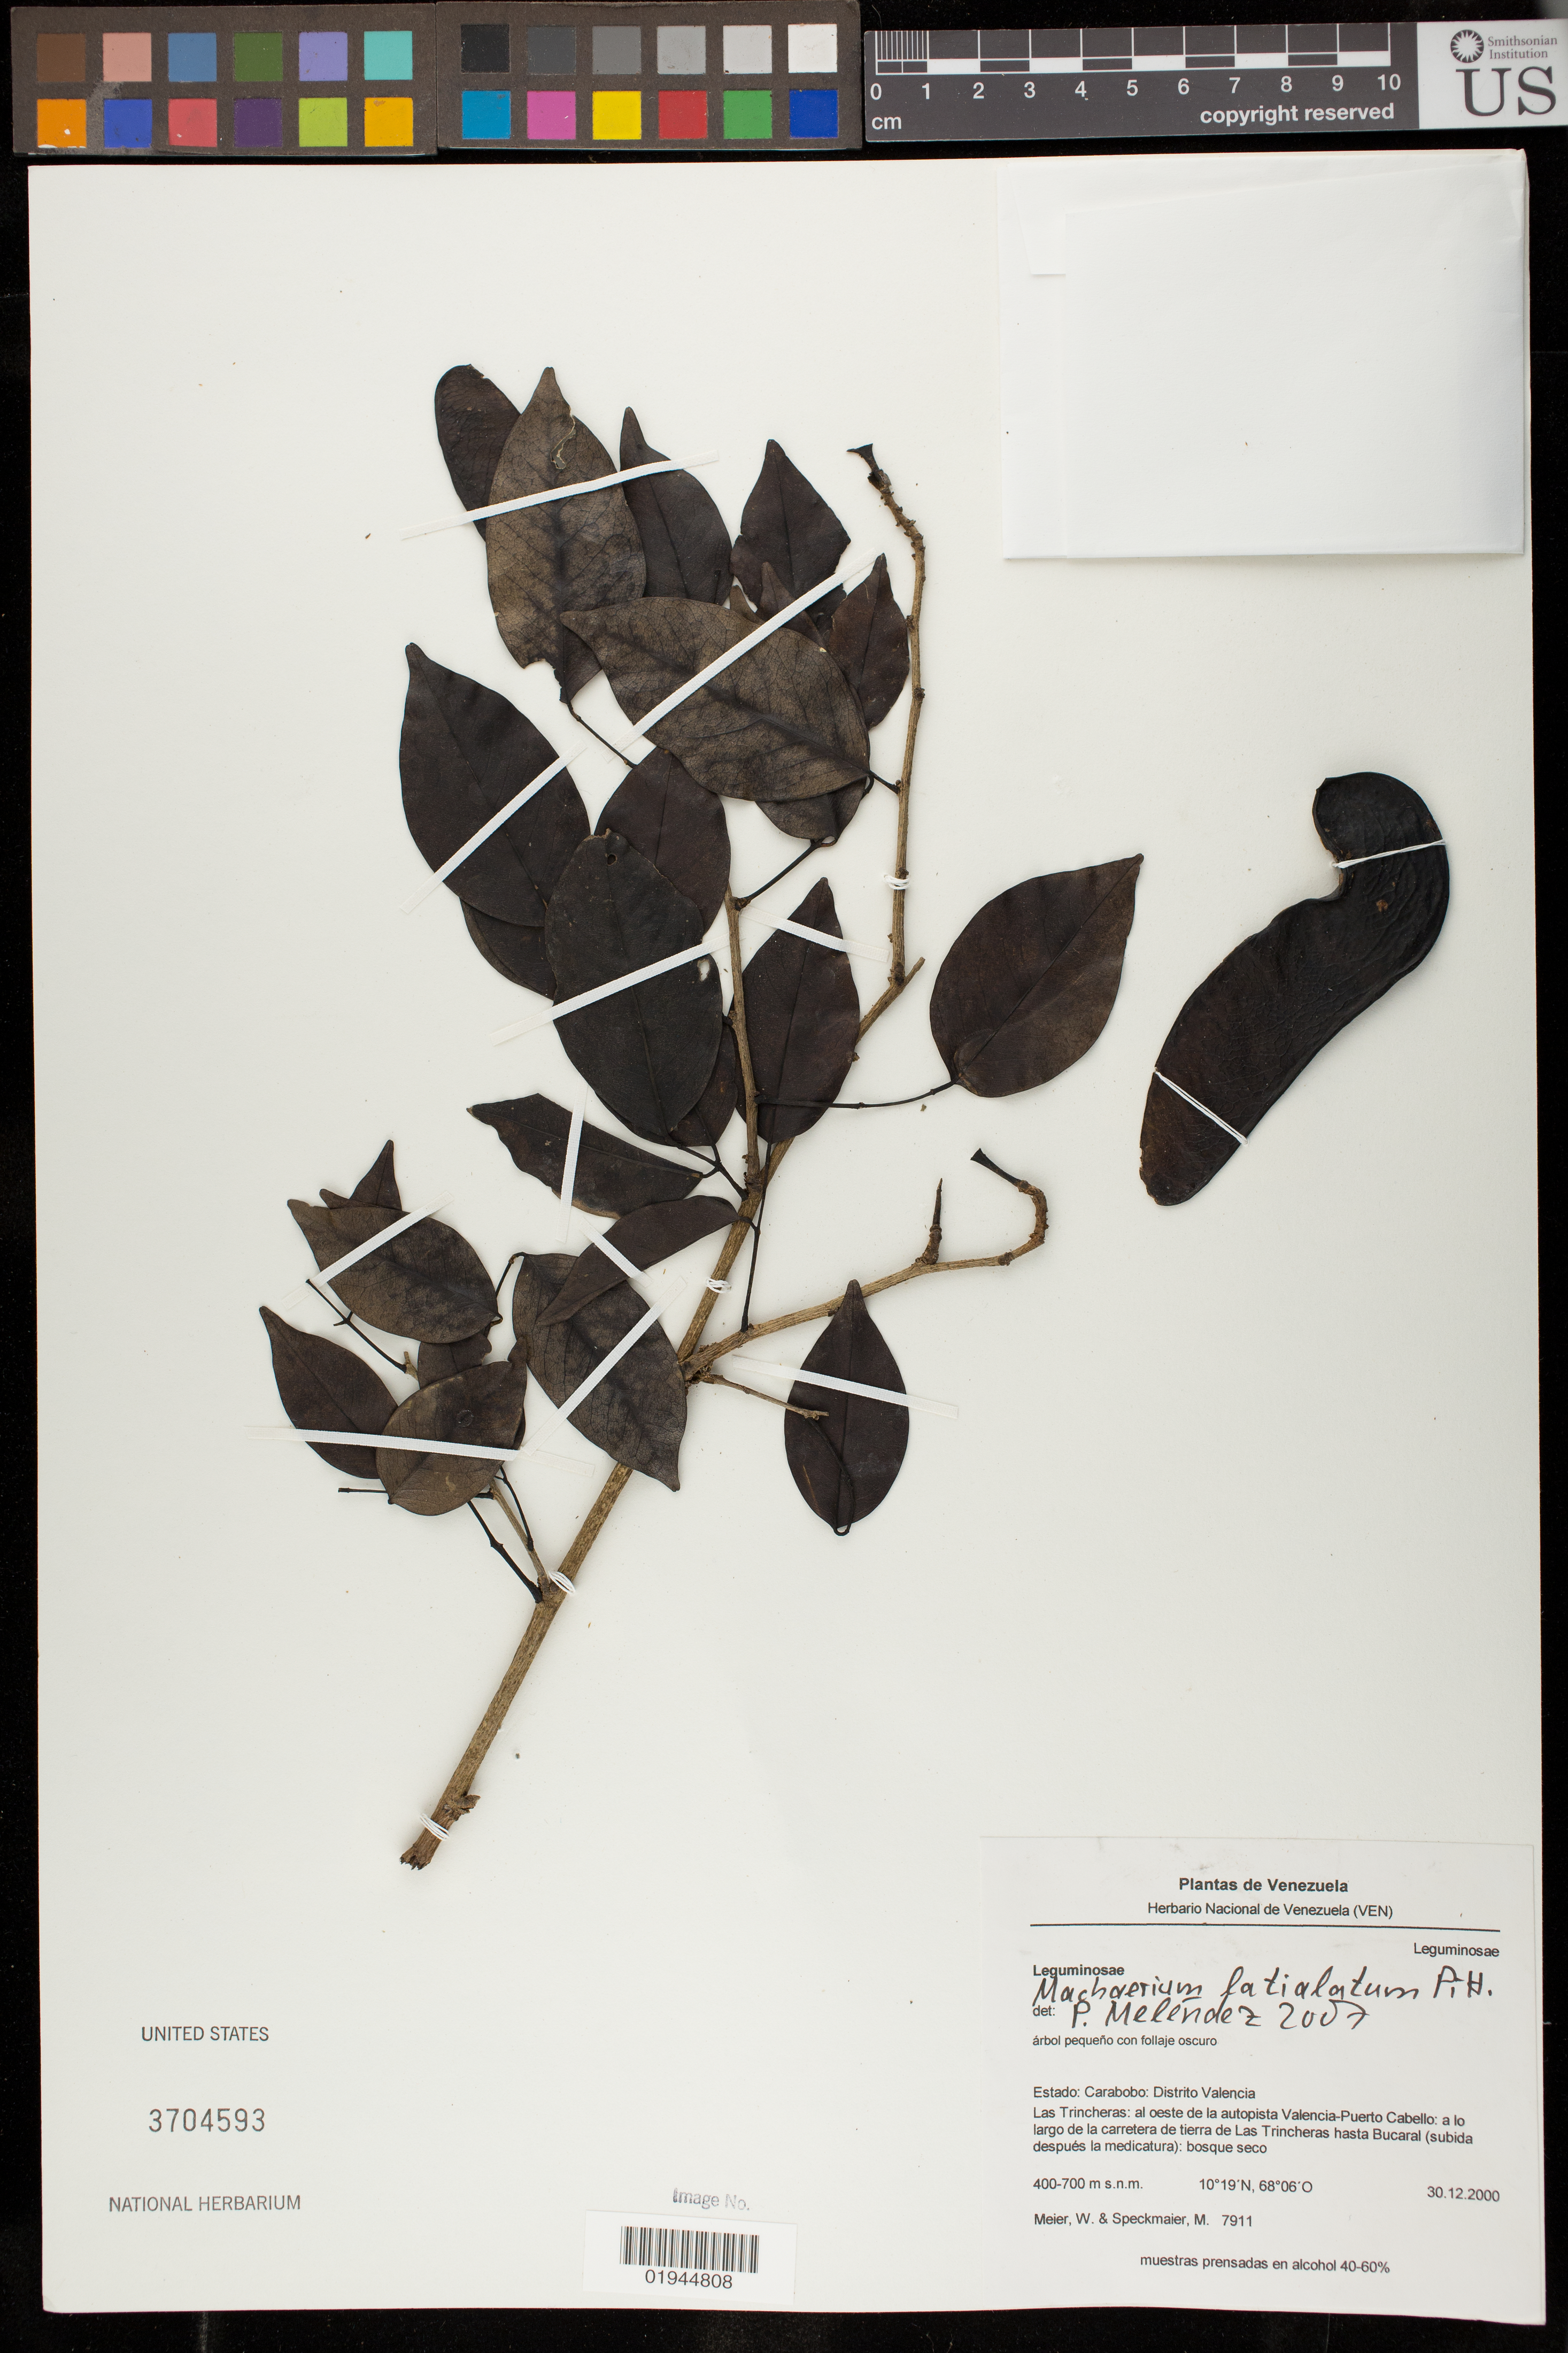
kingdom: Plantae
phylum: Tracheophyta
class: Magnoliopsida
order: Fabales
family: Fabaceae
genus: Machaerium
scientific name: Machaerium latialatum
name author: Pittier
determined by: Meléndez, P.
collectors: W. Meier & M. Speckmaier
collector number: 7911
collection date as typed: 30 Dec 2000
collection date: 2000-12-30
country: Venezuela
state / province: Carabobo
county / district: Valencia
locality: Las Trincheras; al oeste de la autopista Valencia-Puerto Cabello; a lo largo de la carretera de tierra de Las Tricheras hasta Bucaral (subida despues la medicatura).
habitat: bosque seco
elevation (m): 400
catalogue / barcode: US 3704593